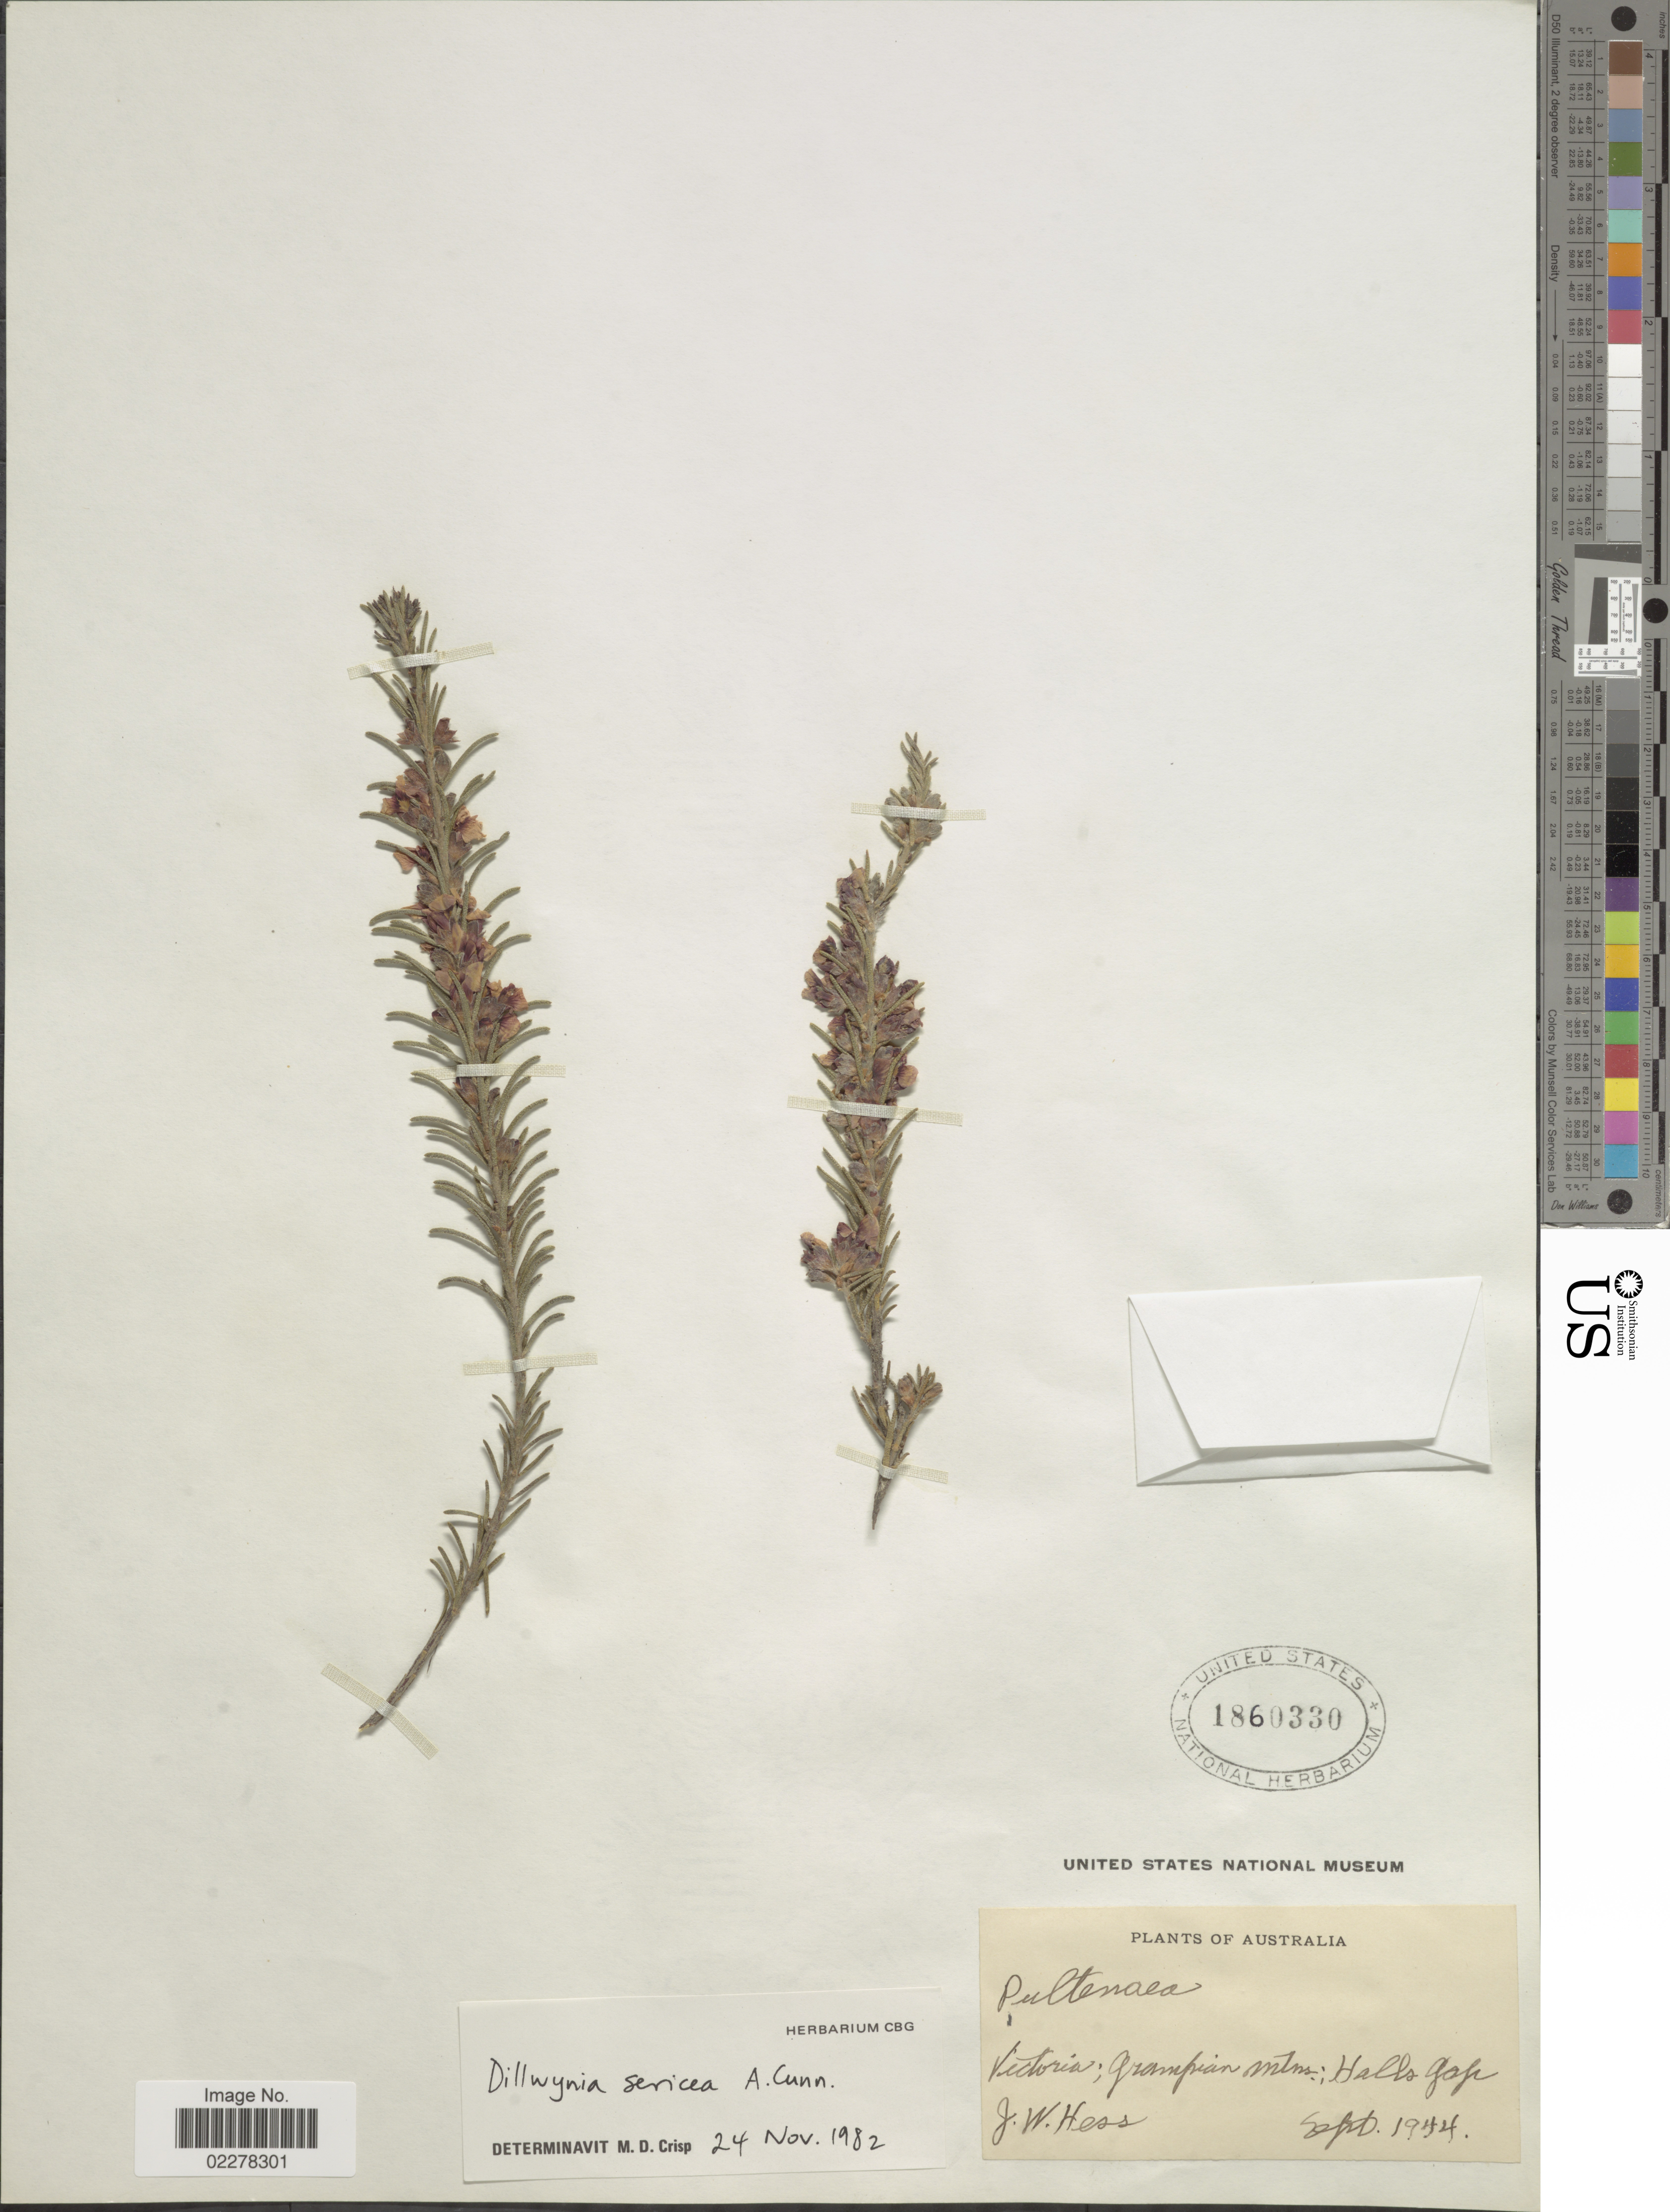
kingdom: Plantae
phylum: Tracheophyta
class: Magnoliopsida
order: Fabales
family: Fabaceae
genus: Dillwynia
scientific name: Dillwynia sericea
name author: A. Cunn.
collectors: J. Hess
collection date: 1944-09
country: Australia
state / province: Victoria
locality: Victoria; Grampian Mtns; Halls Gap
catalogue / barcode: US 1860330